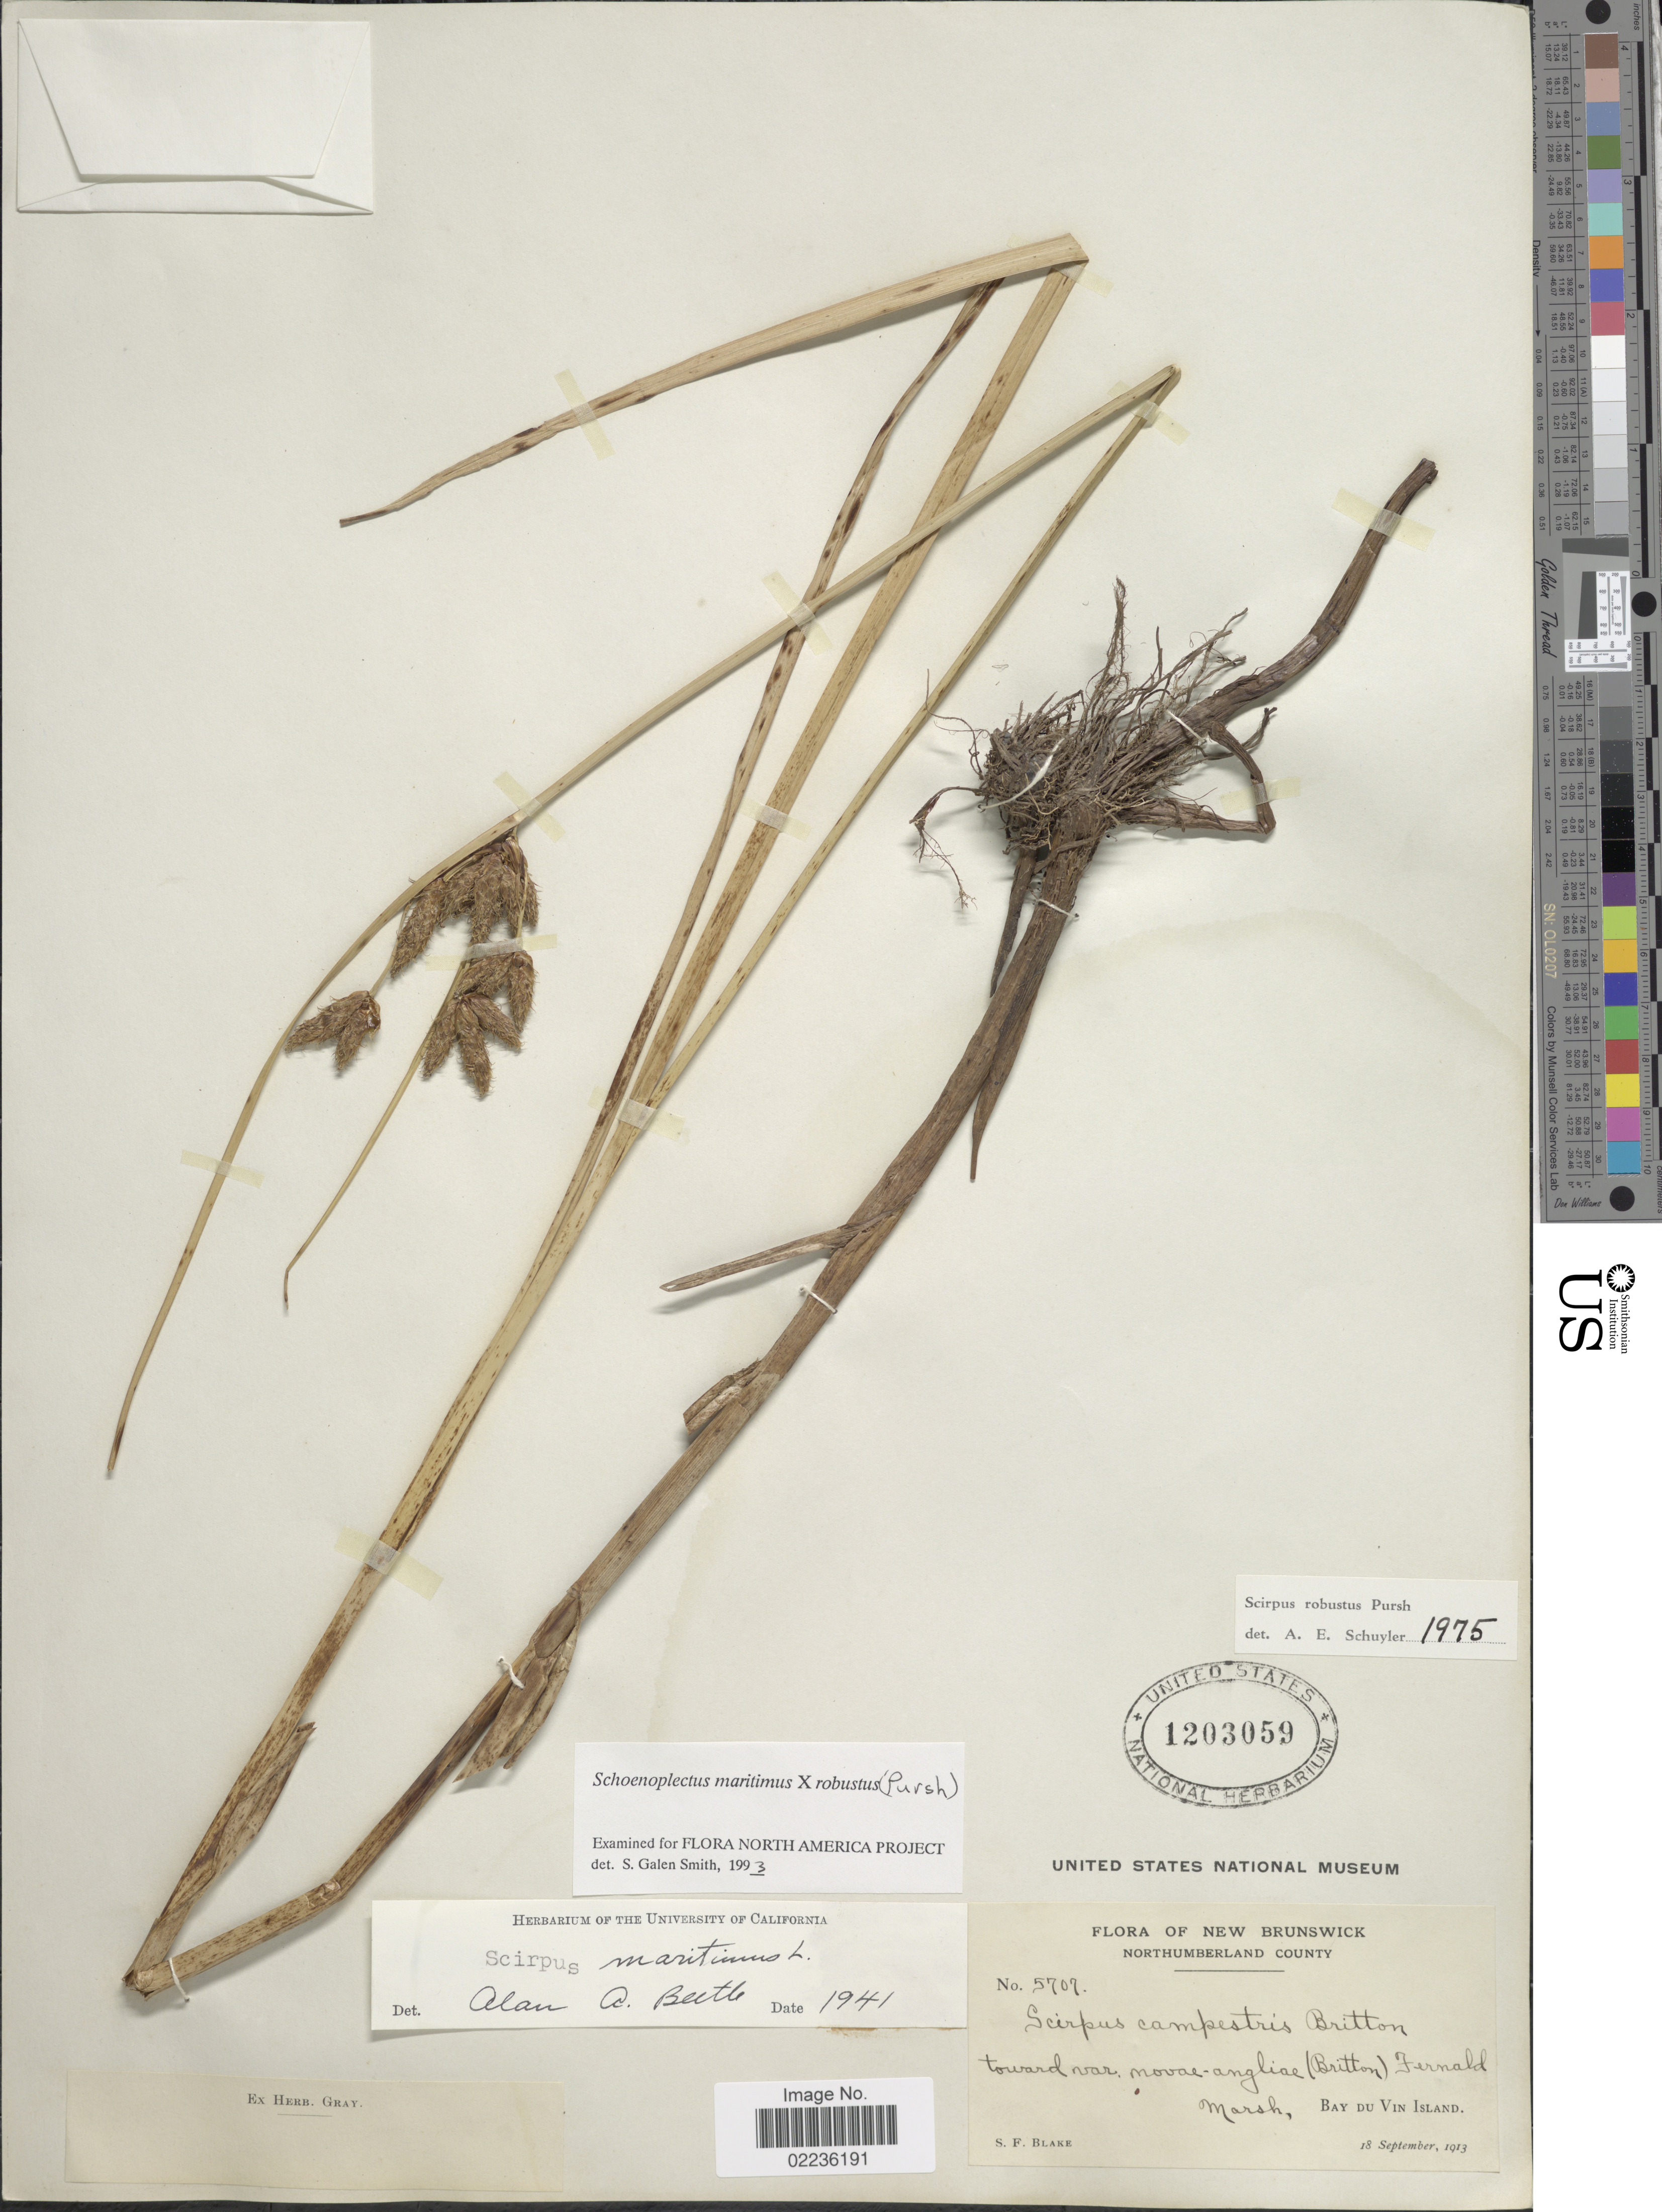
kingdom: Plantae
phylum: Tracheophyta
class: Liliopsida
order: Poales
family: Cyperaceae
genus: Bolboschoenus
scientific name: Bolboschoenus maritimus x robustus sensu S.G. Sm.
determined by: Strong, Mark T., (BOT), Smithsonian Institution - National Museum of Natural History (UNITED STATES)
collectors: S. Blake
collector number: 5707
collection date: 1913-09-18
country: Canada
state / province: New Brunswick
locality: Northumberland County. Marsh, Bay Du Vin Island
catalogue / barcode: US 1203059